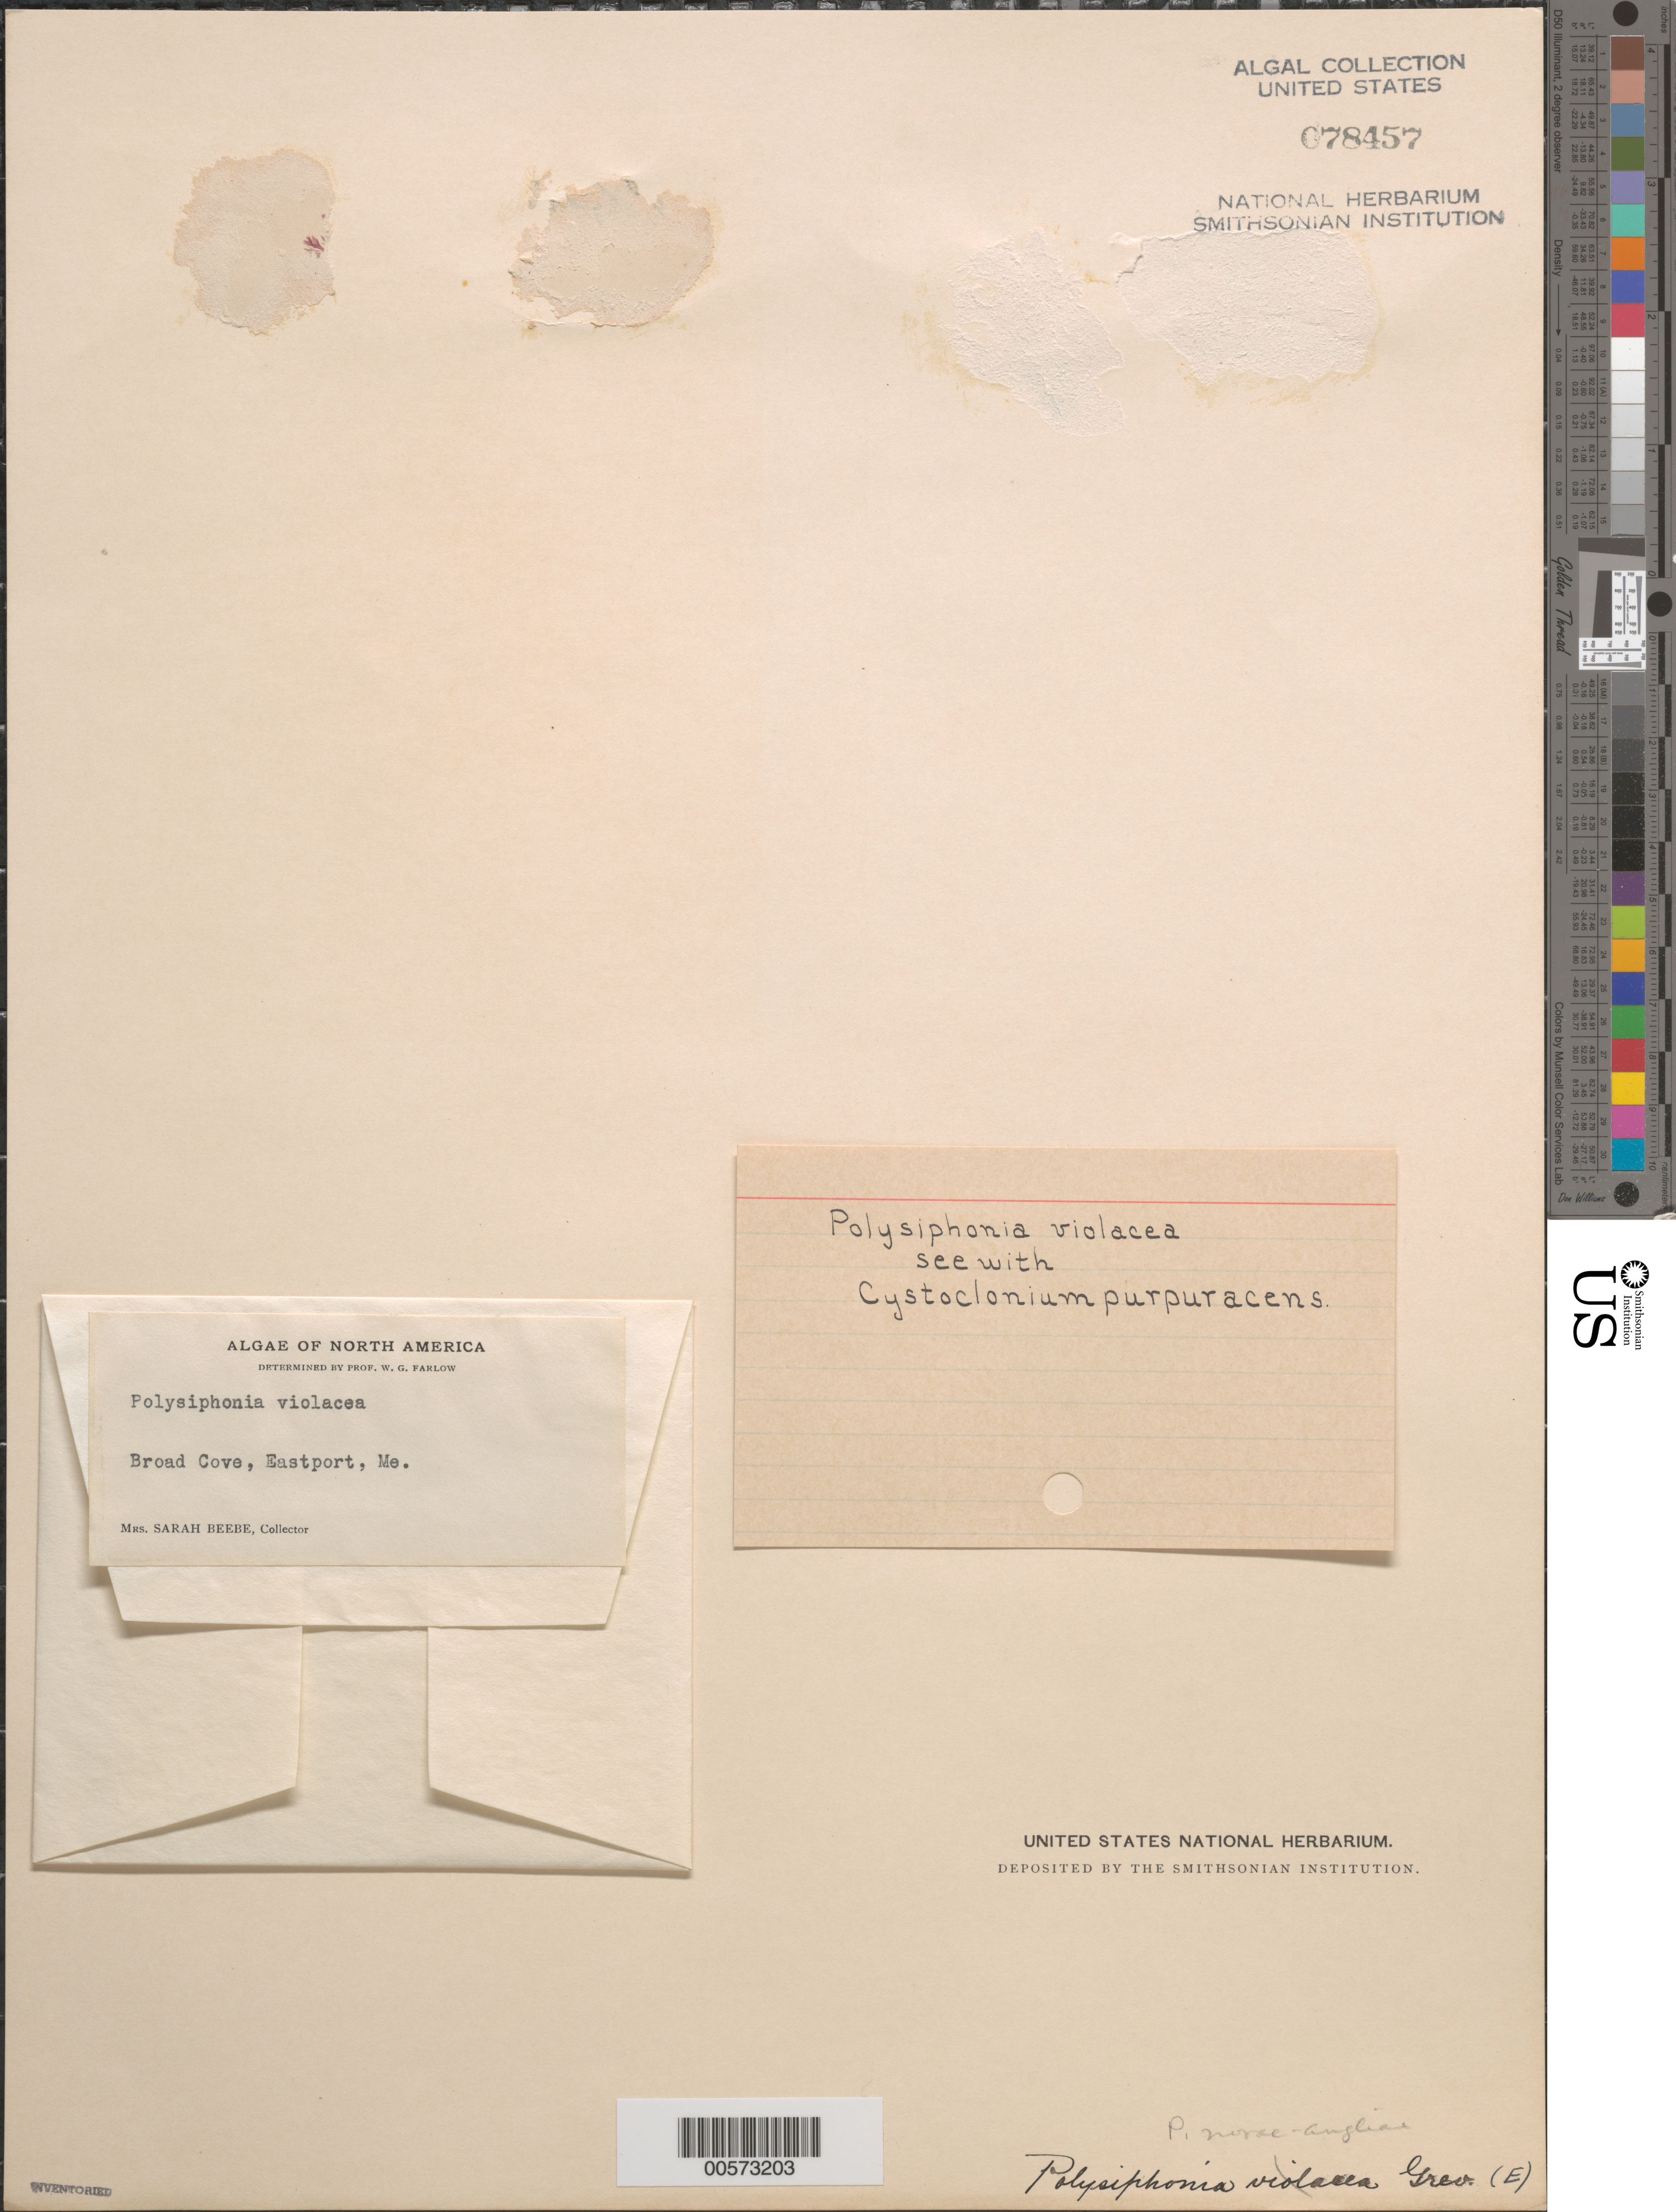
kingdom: Plantae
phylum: Rhodophyta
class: Florideophyceae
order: Ceramiales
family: Rhodomelaceae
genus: Melanothamnus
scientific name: Melanothamnus harveyi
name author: (Bailey) Diaz-Tapia & C.A. Maggs in Diaz-Tapia et al.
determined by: Algae name updating Project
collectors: S. Beebe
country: United States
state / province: Maine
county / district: Washington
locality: Broad Cove, Eastport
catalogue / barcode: US 78457